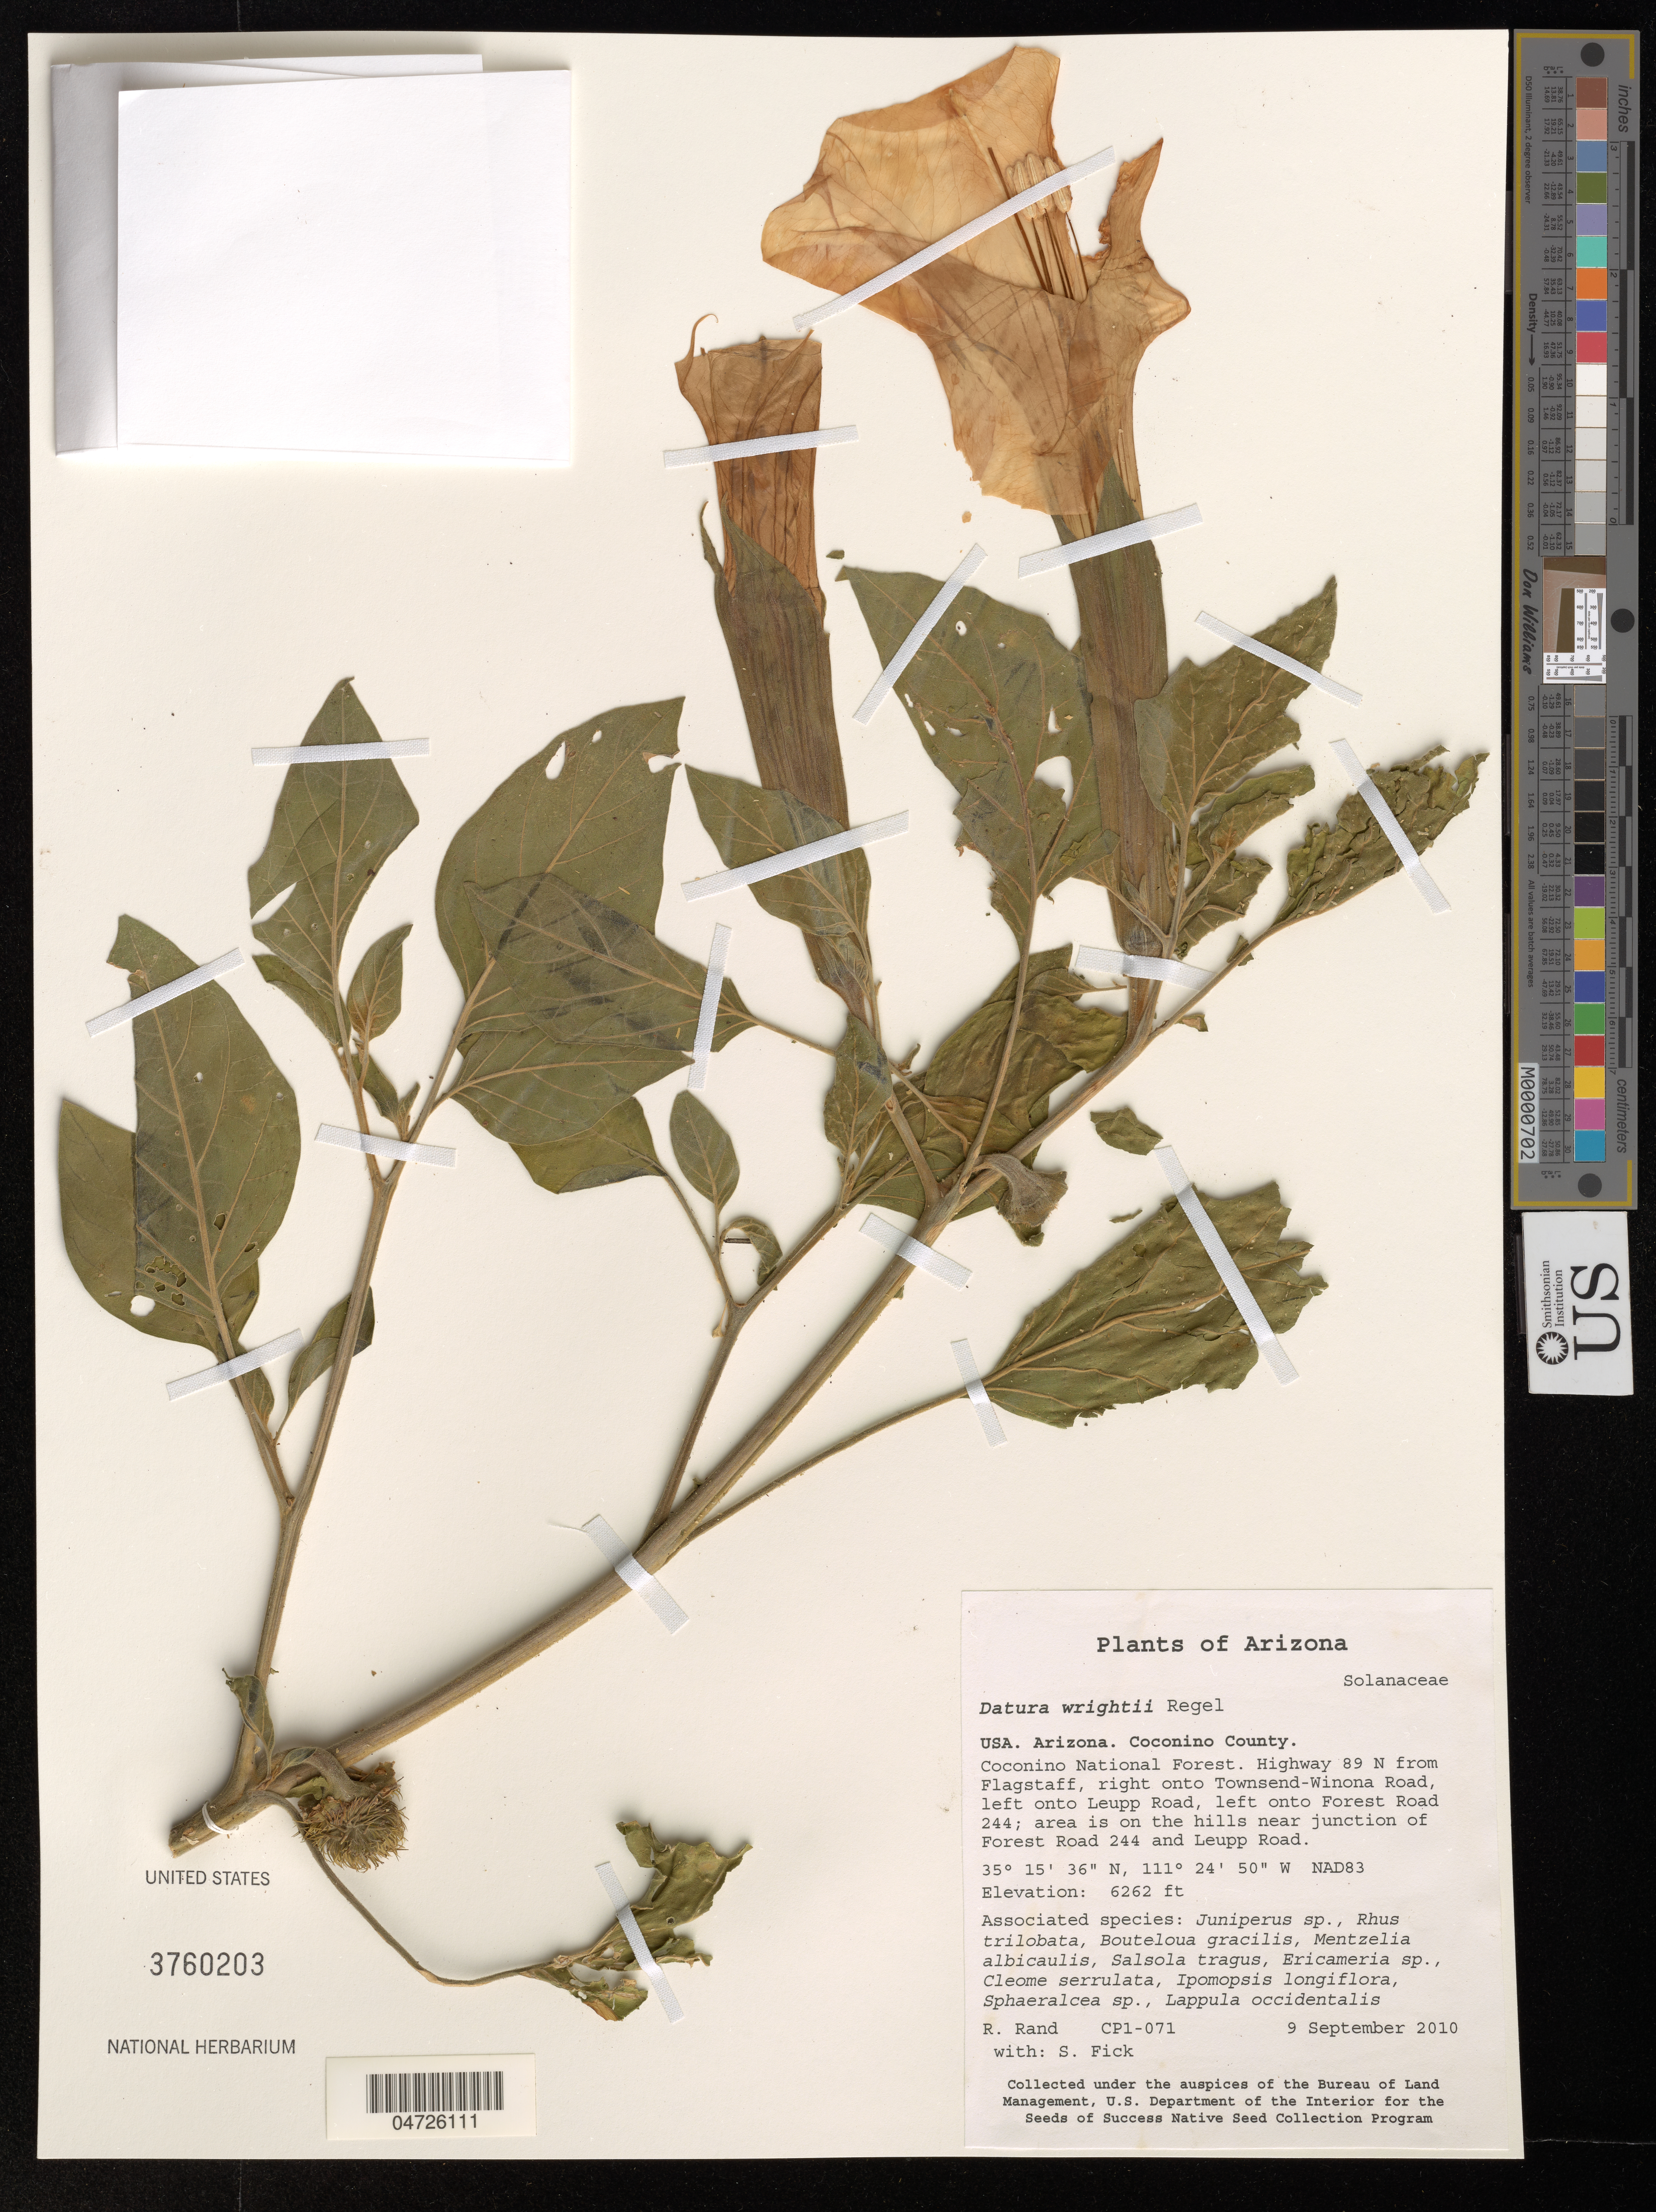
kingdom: Plantae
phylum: Tracheophyta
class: Magnoliopsida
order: Solanales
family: Solanaceae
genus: Datura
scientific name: Datura wrightii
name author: Regel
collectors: R. Rand & S. Fick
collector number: CP1-071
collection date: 2010-09-09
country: United States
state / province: Arizona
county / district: Coconino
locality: Coconino County. Coconino National Forest. Highway 89 N from Flagstaff, right onto Townsend-Winona Road, left onto Leupp Road, left onto Forest Road 244; area is on the hills near junction of Forest Road 244 and Leupp Road. NAD83.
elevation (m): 1909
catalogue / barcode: US 3760203